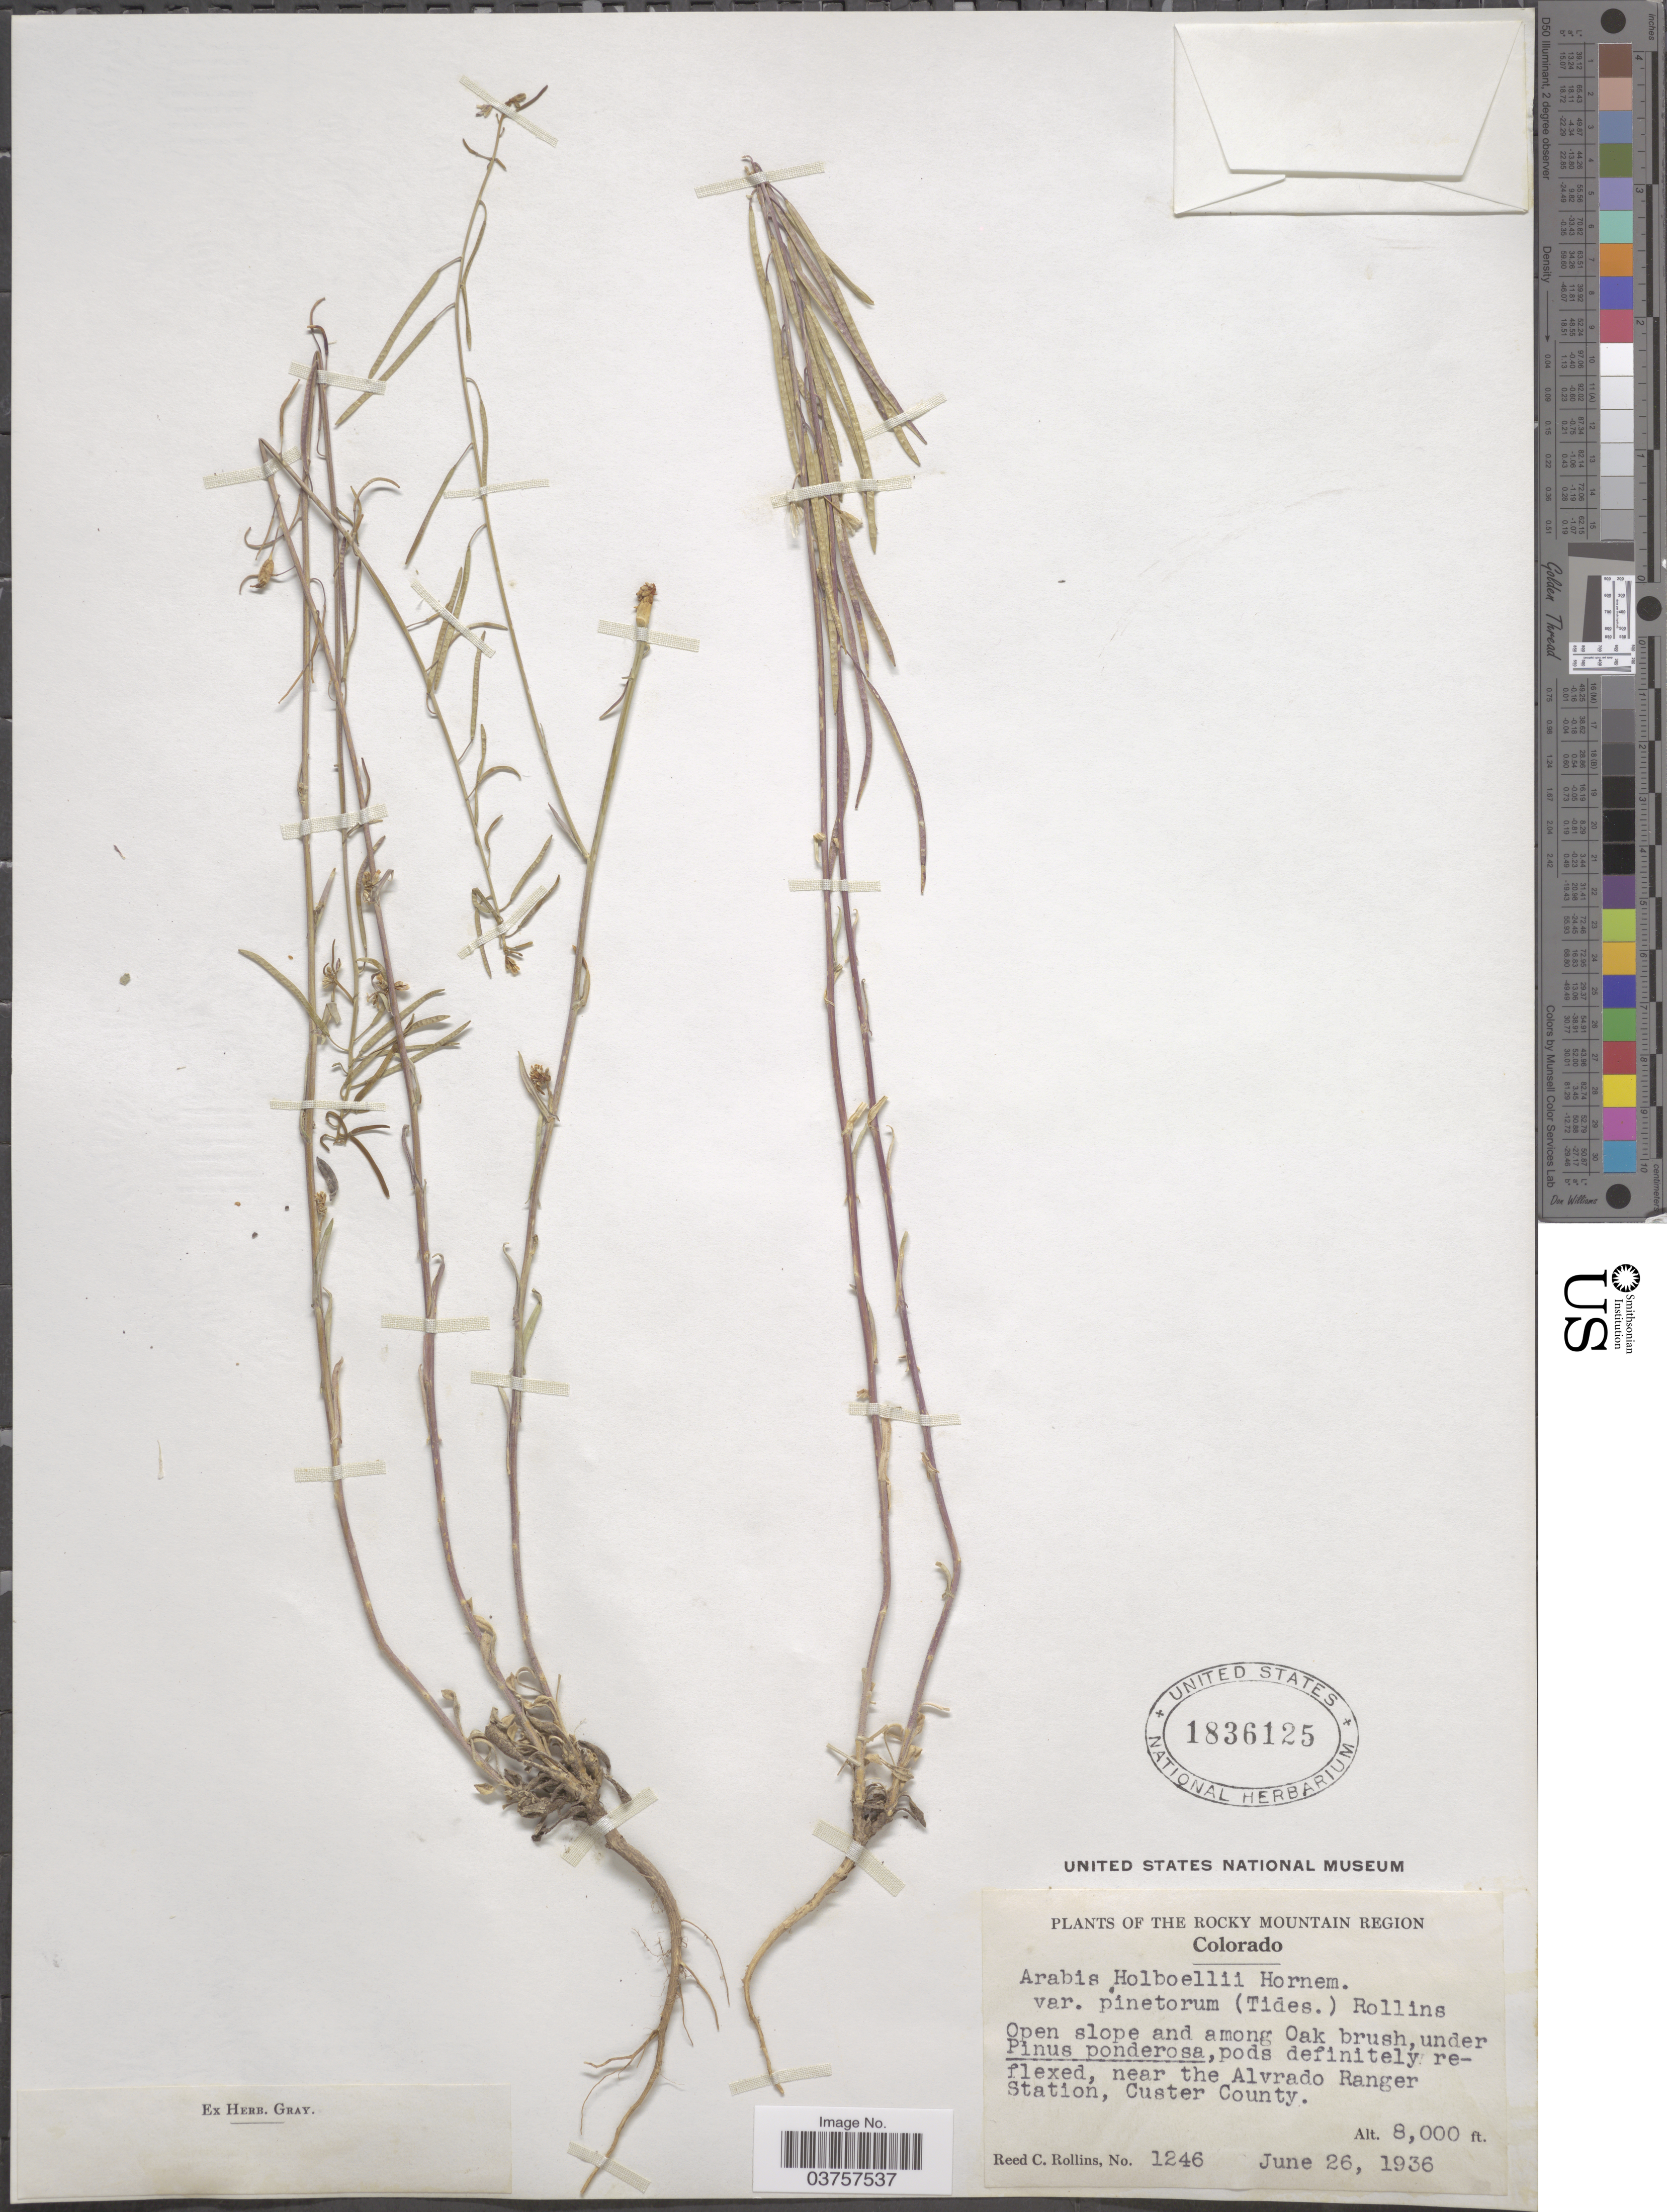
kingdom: Plantae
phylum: Tracheophyta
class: Magnoliopsida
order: Brassicales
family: Brassicaceae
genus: Arabis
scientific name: Arabis holboellii var. pinetorum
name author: (Tidestr.) Rollins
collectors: R. C. Rollins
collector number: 1246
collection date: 1936-06-26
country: United States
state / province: Colorado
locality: The Rocky Mountain Region. Open slope and among Oak brush, near the Alvrado Ranger Station, Custer County.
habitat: open slope and among oak-brush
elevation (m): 2438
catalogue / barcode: US 1836125